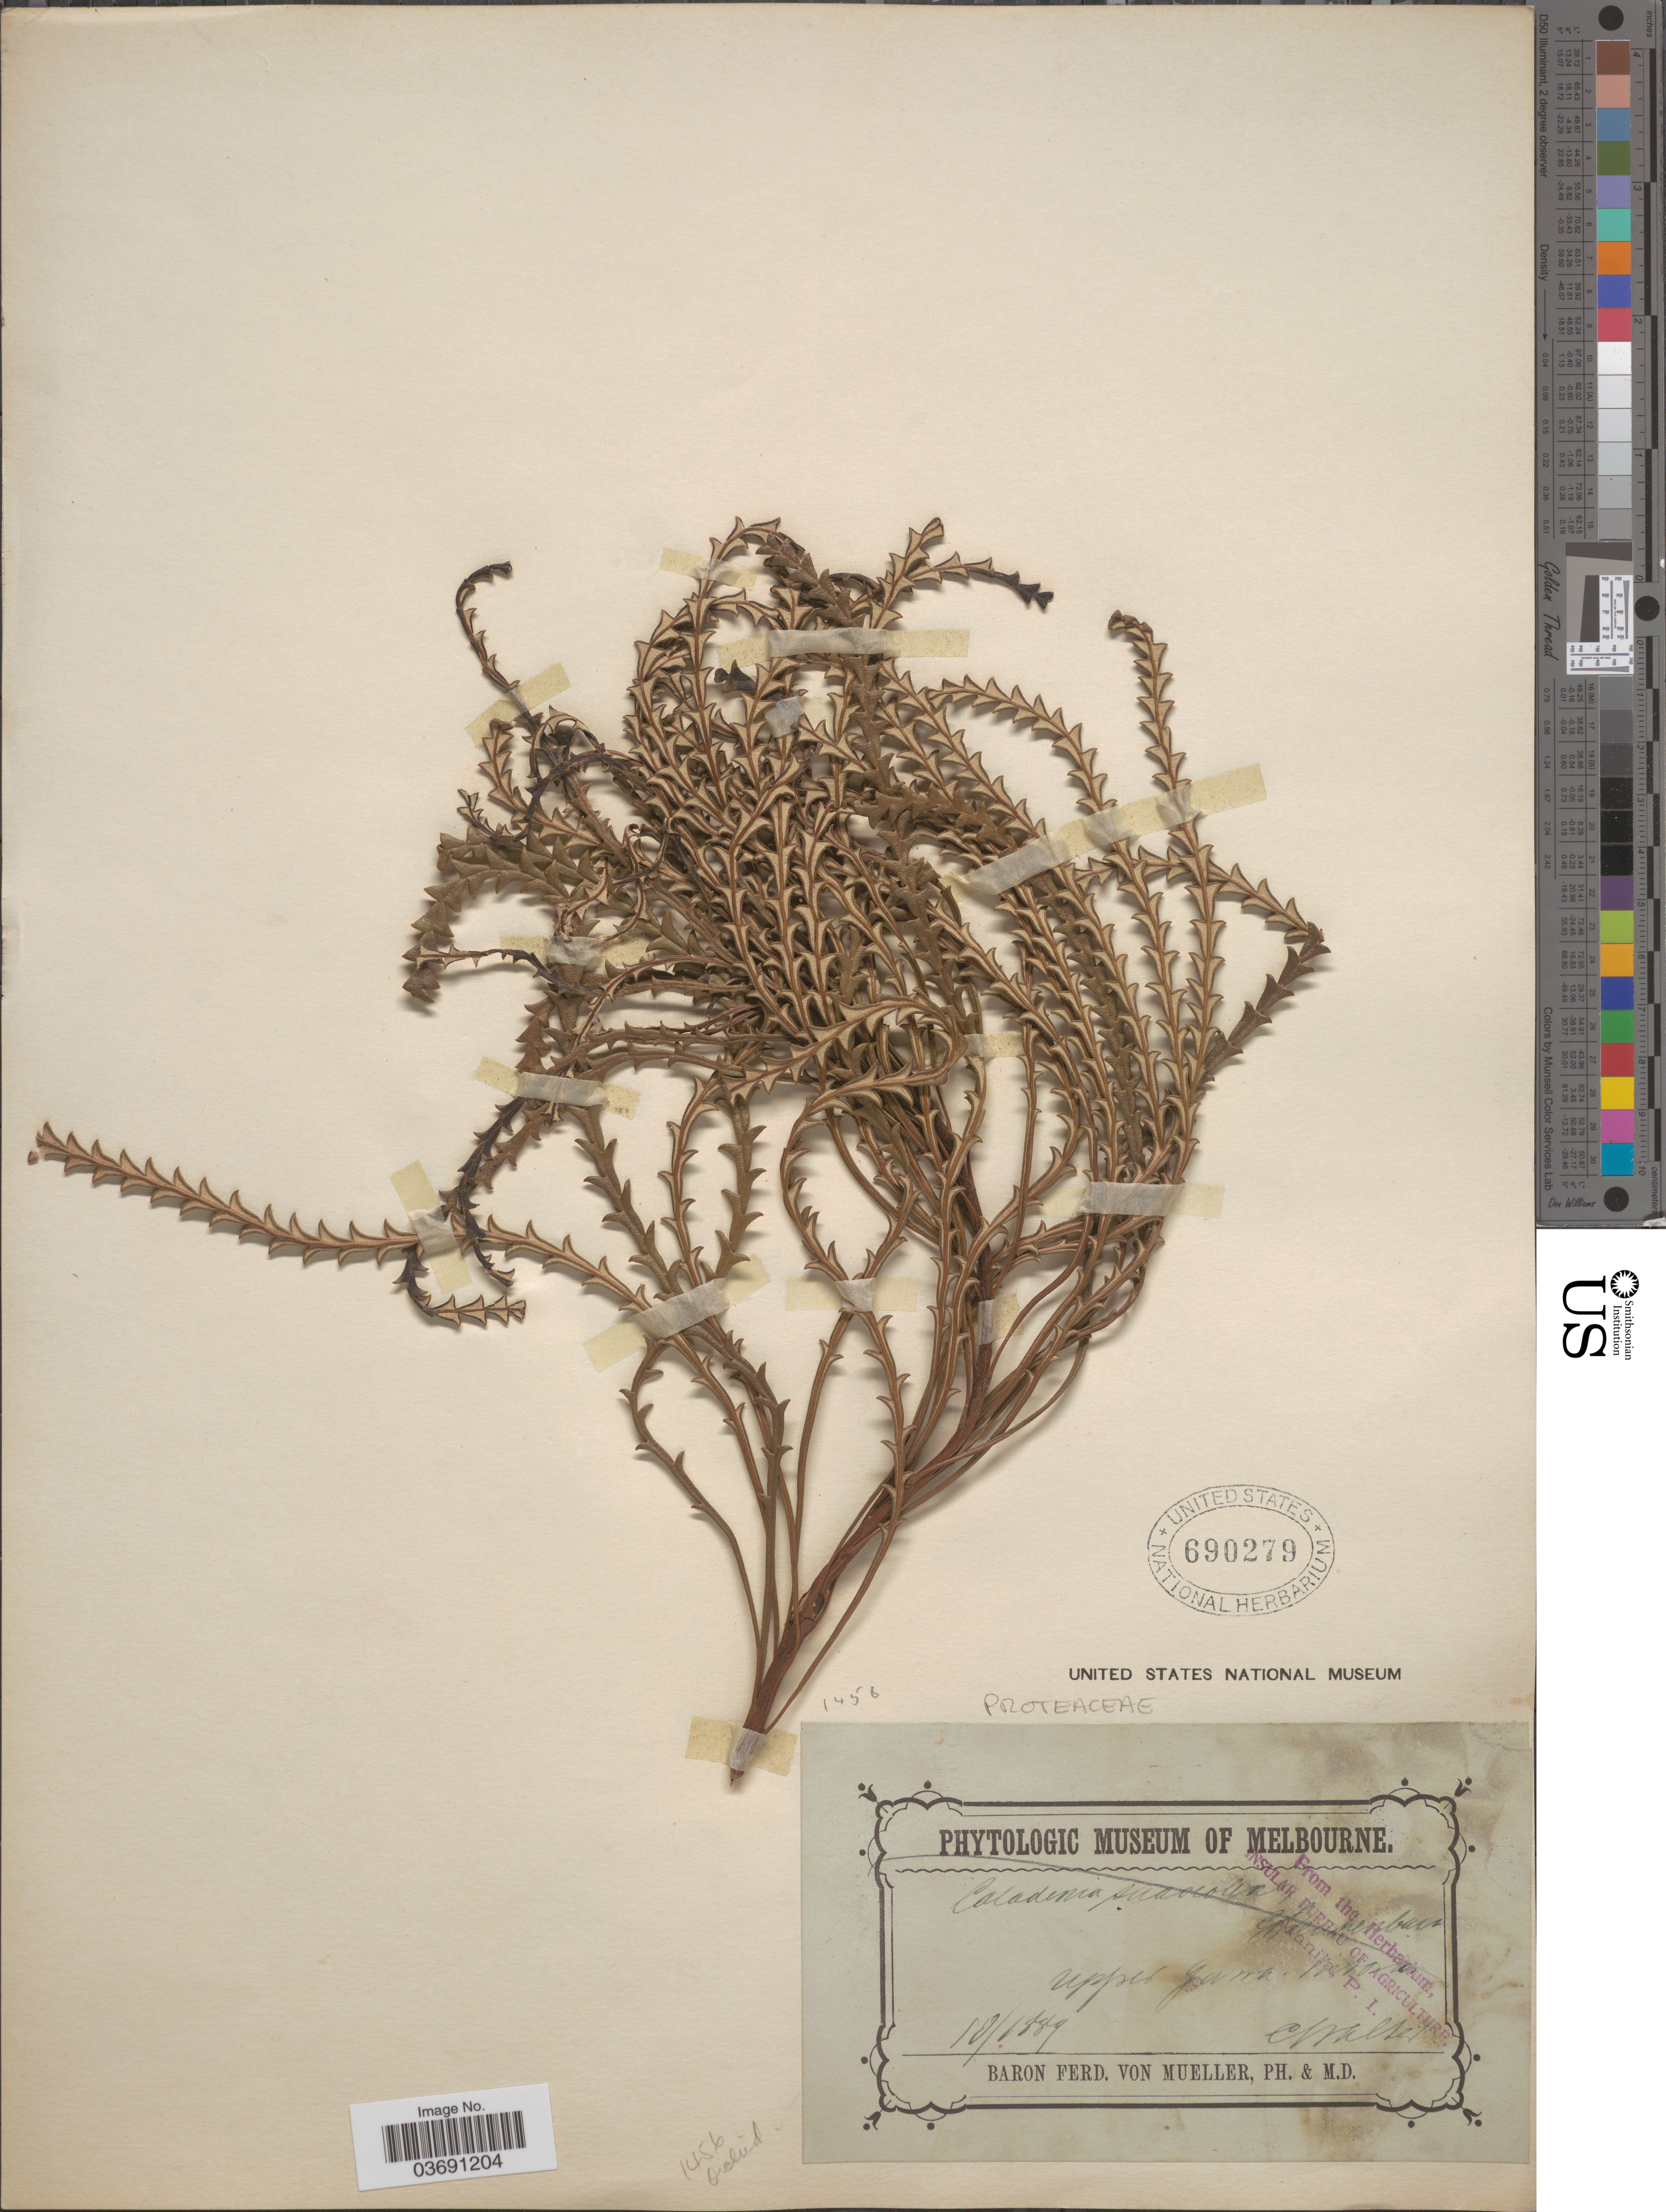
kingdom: Plantae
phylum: Tracheophyta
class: Magnoliopsida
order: Proteales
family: Proteaceae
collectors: C. Walter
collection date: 1889-10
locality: Upper Gana[interpreted]. [illegible text]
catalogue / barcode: US 690279